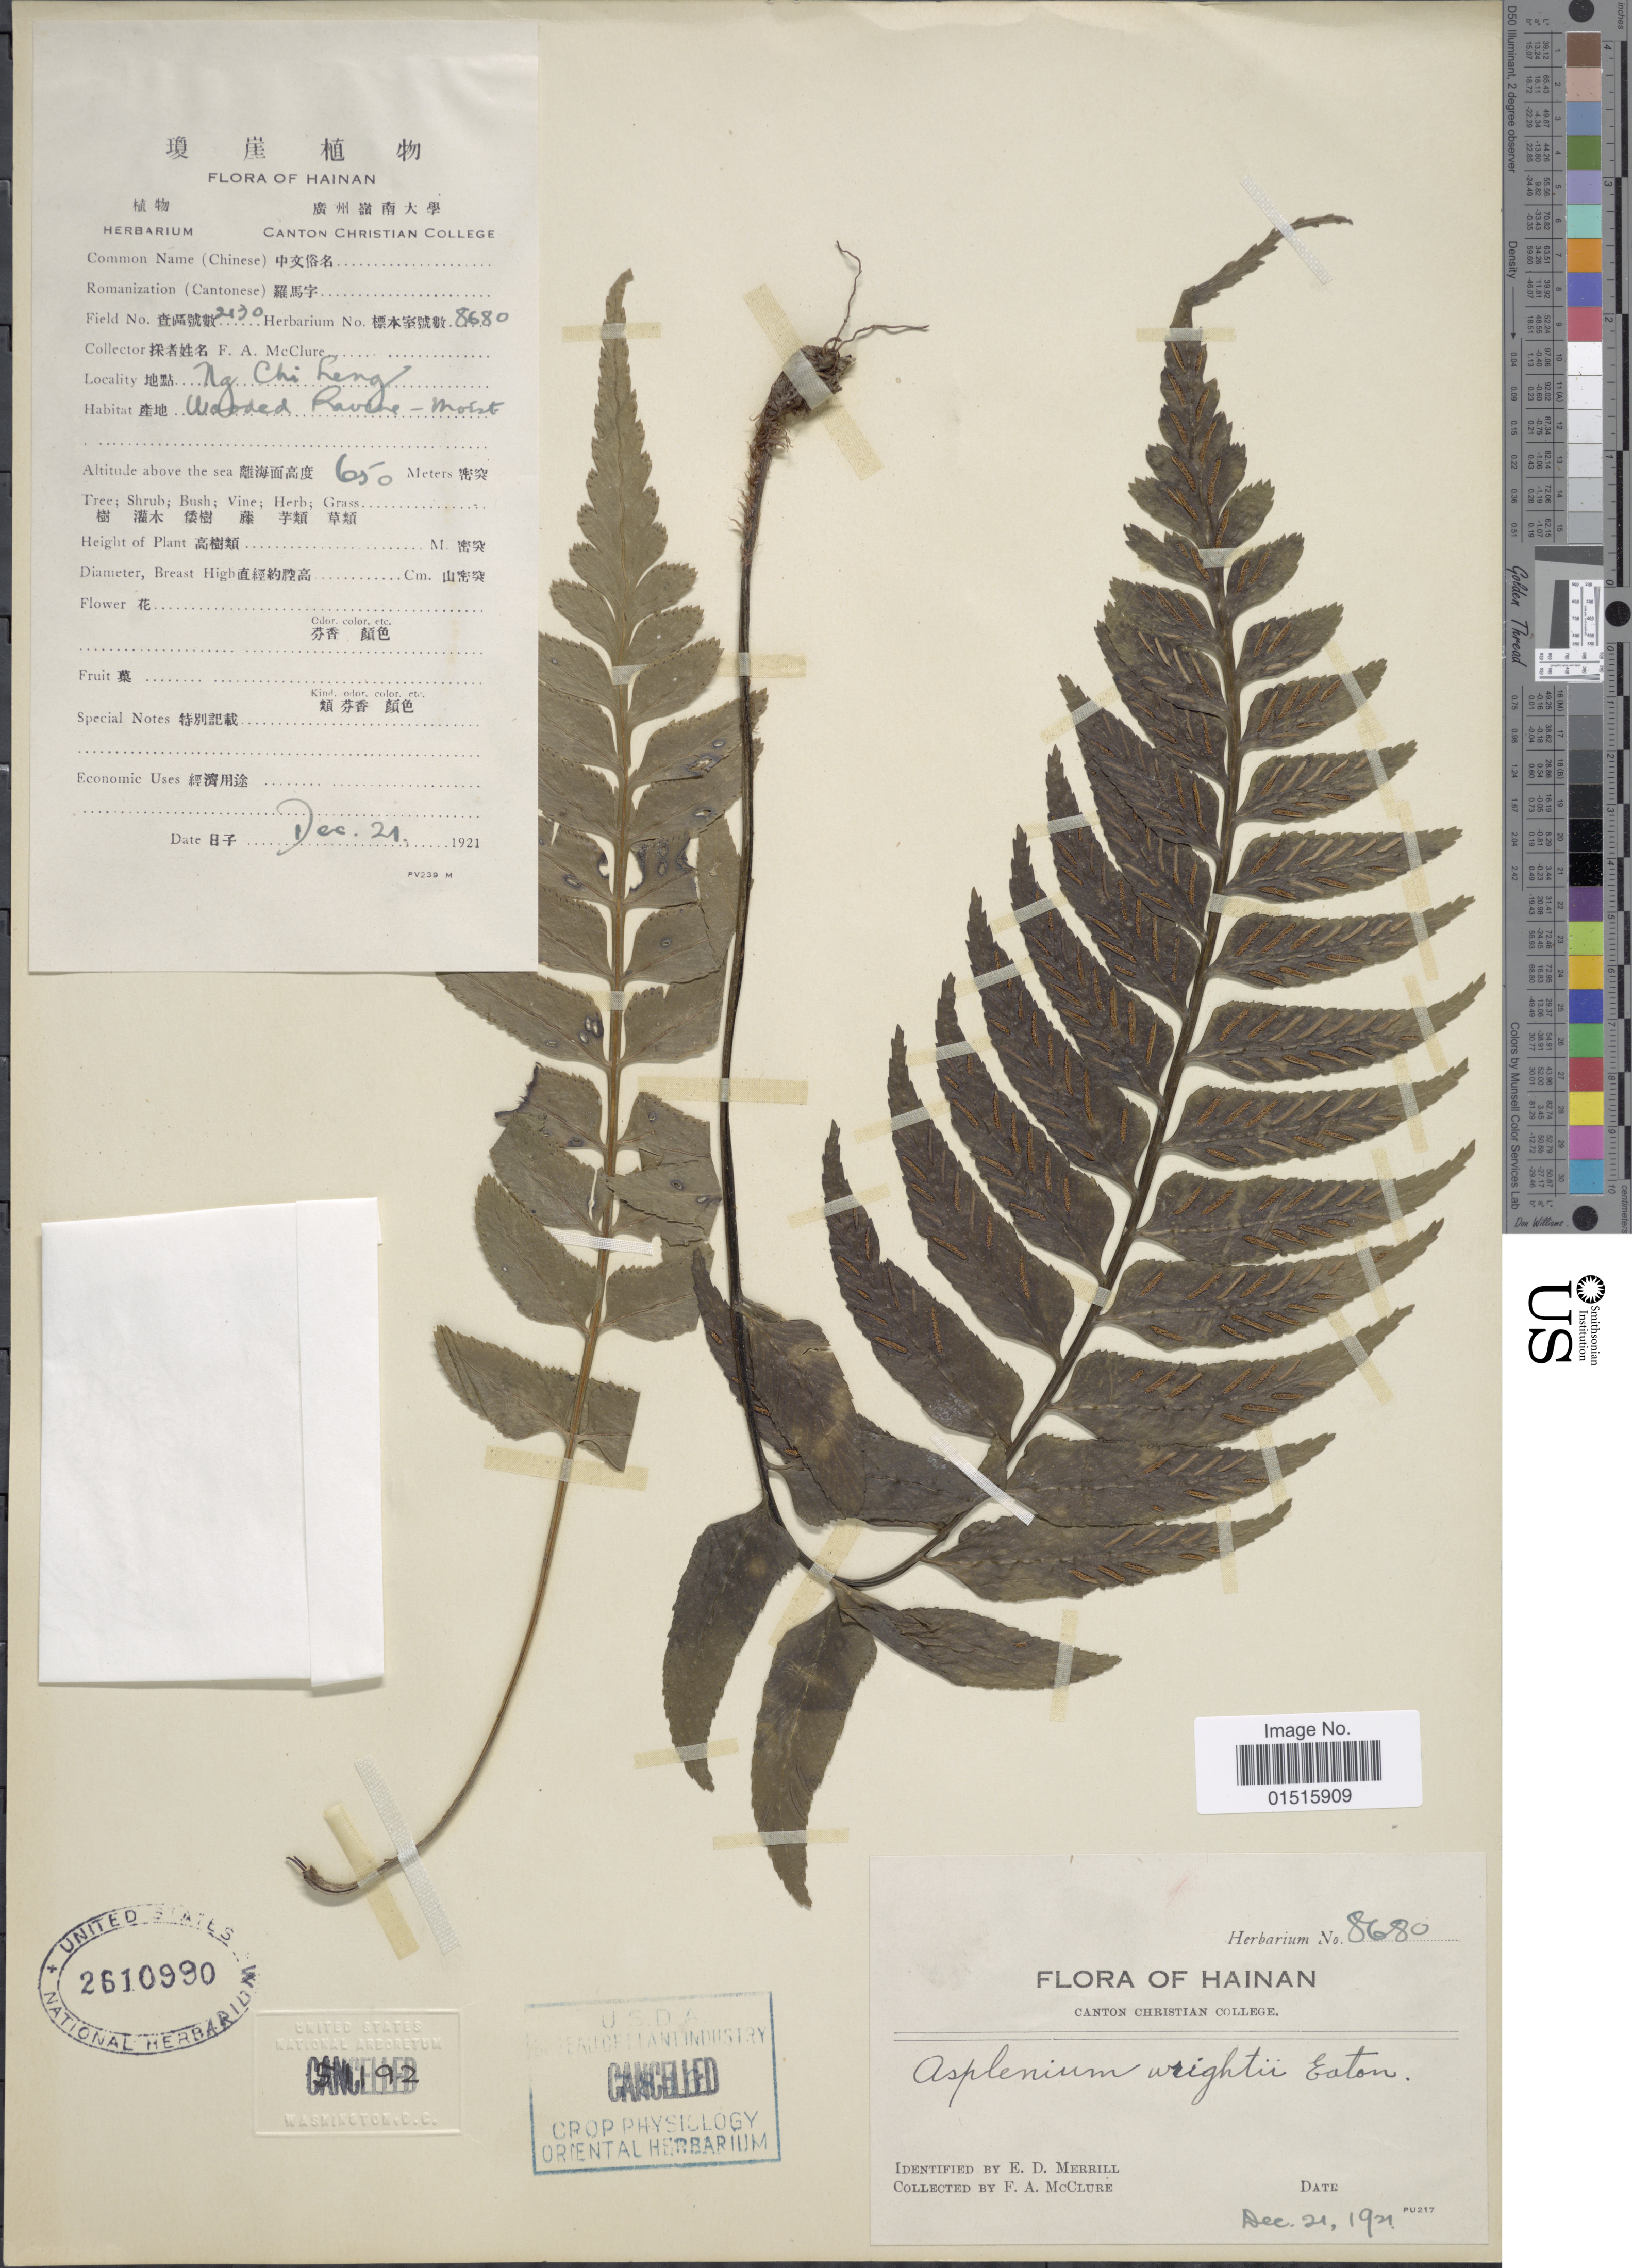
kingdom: Plantae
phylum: Tracheophyta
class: Polypodiopsida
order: Polypodiales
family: Aspleniaceae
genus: Asplenium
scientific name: Asplenium wrightii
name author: D.C. Eaton ex Hook.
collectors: F. A. McClure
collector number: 2130/8680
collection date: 1921-12-21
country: China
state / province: Hainan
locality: Ng Chi Leng [interpreted]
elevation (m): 650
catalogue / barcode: US 2610990